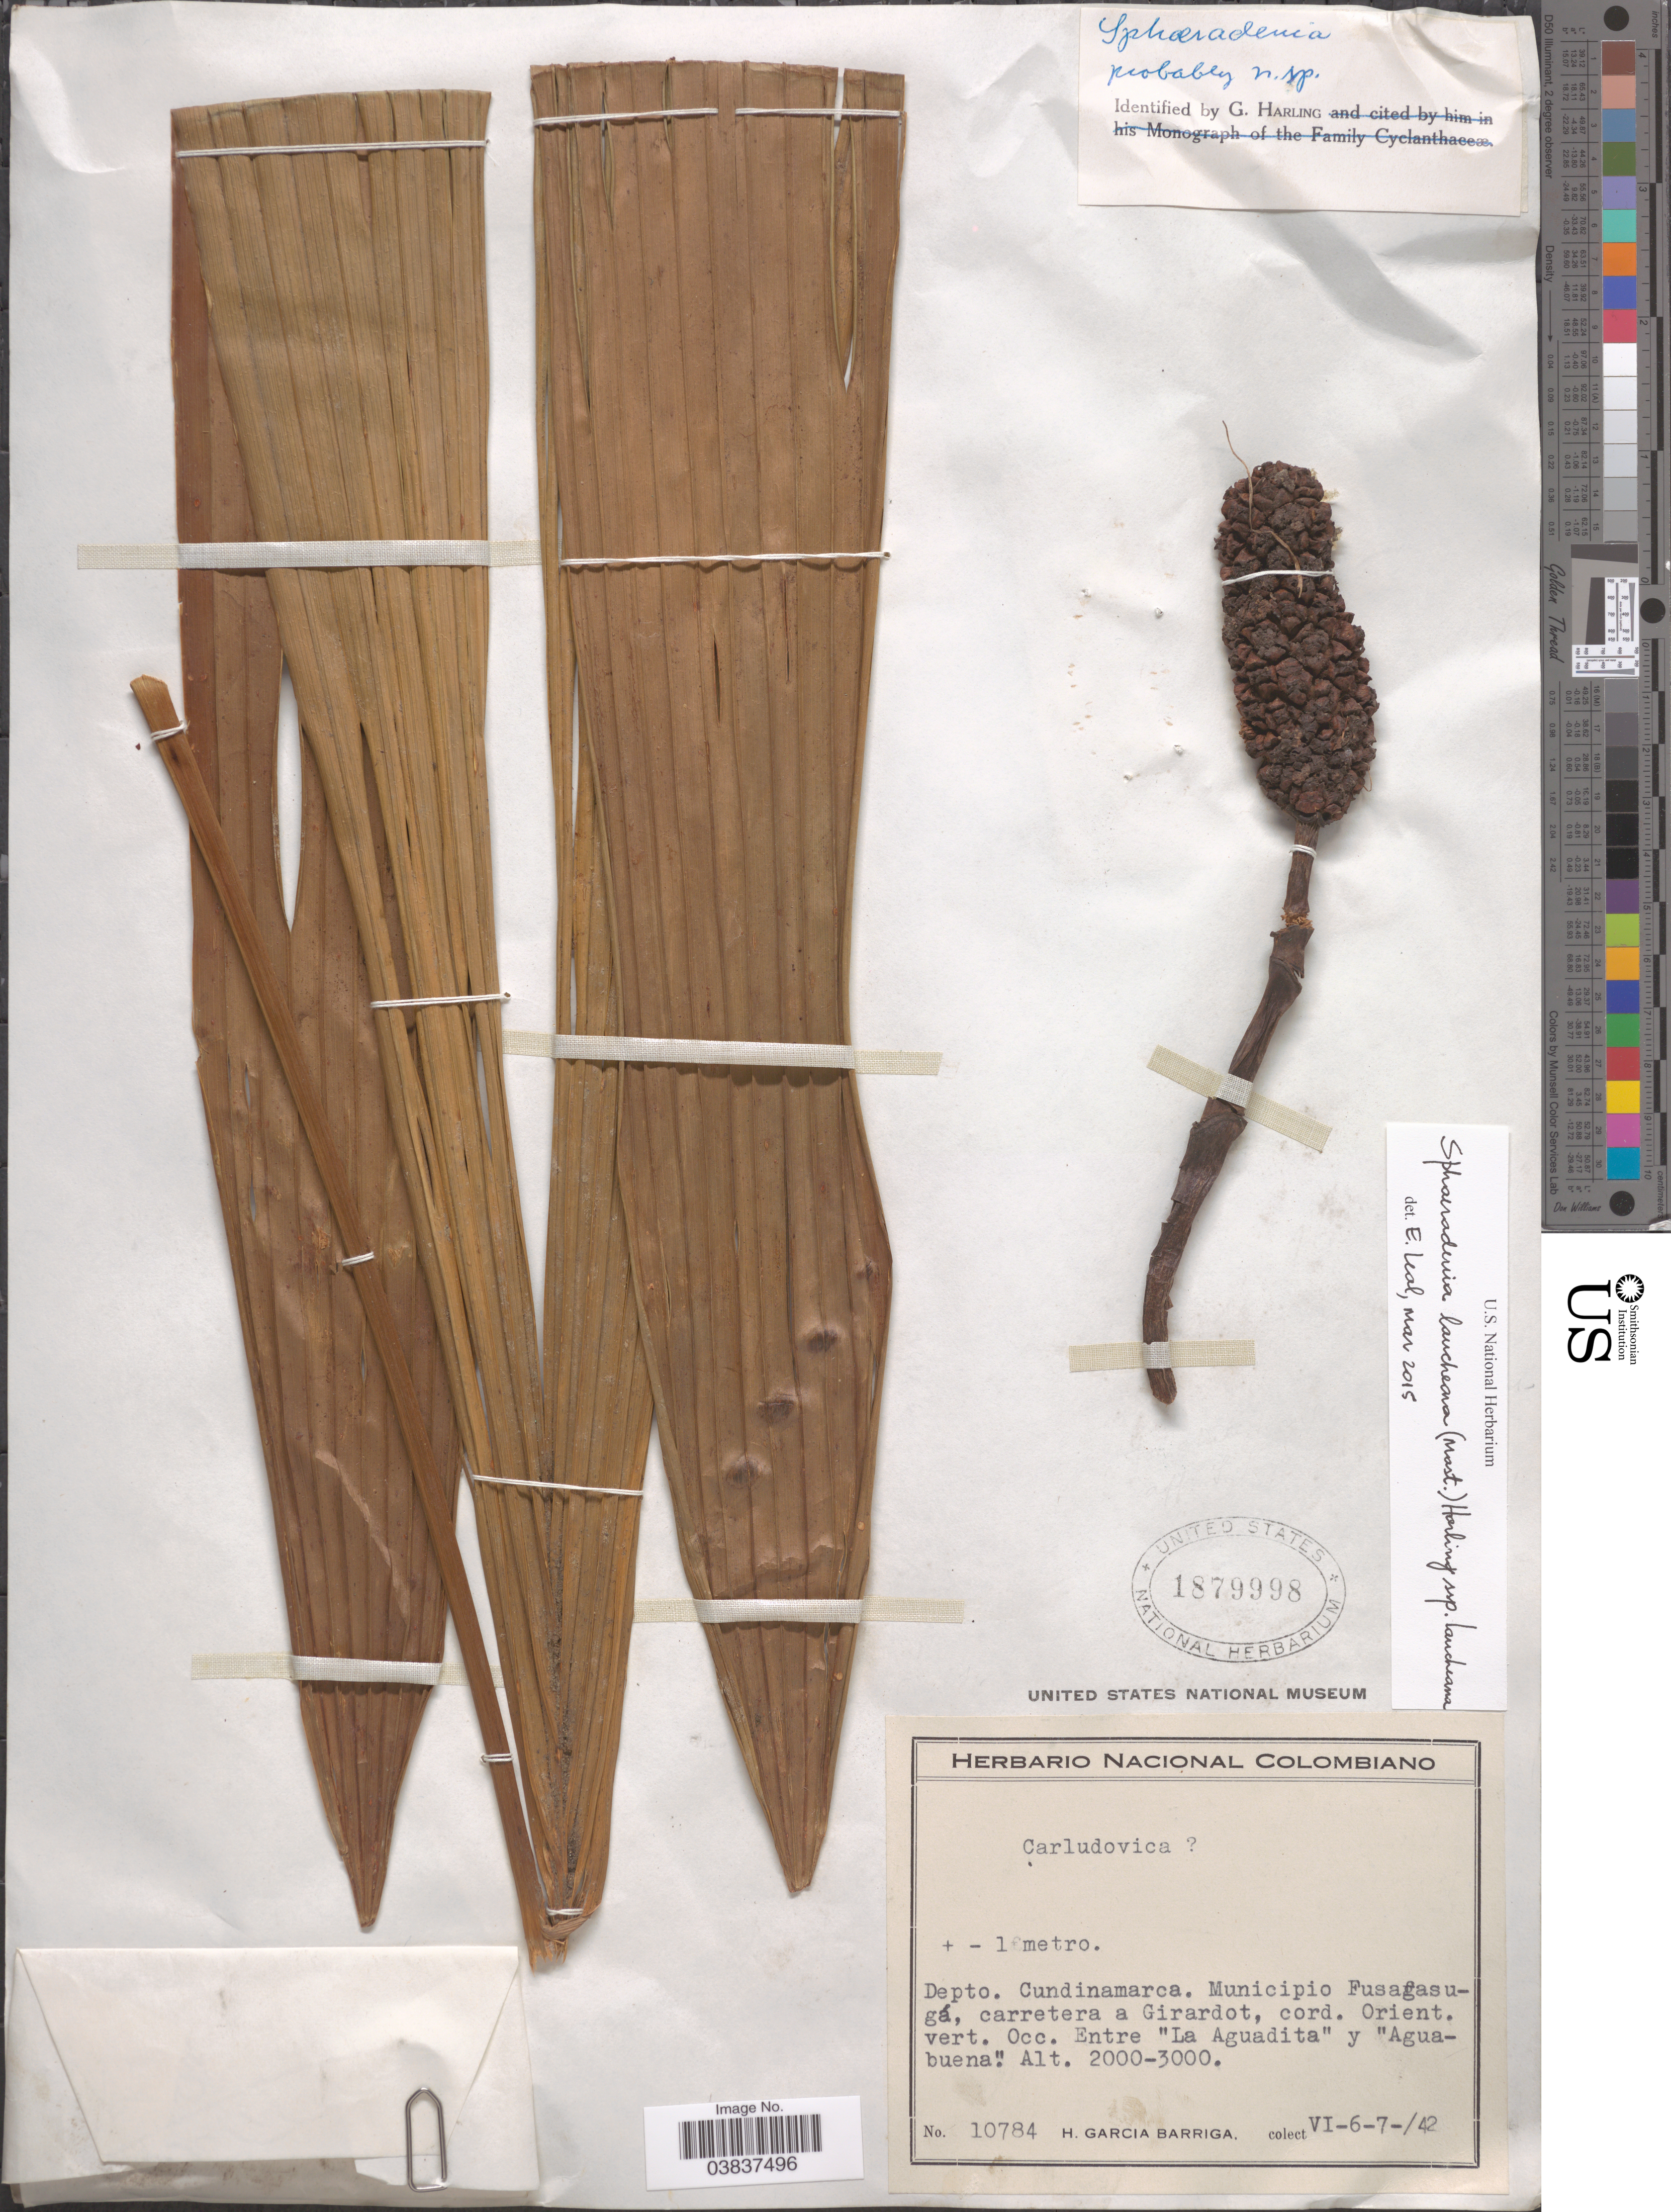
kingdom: Plantae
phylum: Tracheophyta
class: Liliopsida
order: Pandanales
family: Cyclanthaceae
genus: Sphaeradenia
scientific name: Sphaeradenia laucheana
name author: (Mast.) Harling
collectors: H. García Barriga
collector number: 10784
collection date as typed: Transcribed d/m/y: 6/6/42 to 7/6/42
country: Colombia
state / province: Cundinamarca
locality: Depto. Cundinamarca. municipio Fusagasugá, carretera a Girardot, cord. Orient. vert. Occ. Entre "La Aguadita"y "Aguabuena".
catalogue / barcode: US 1879998